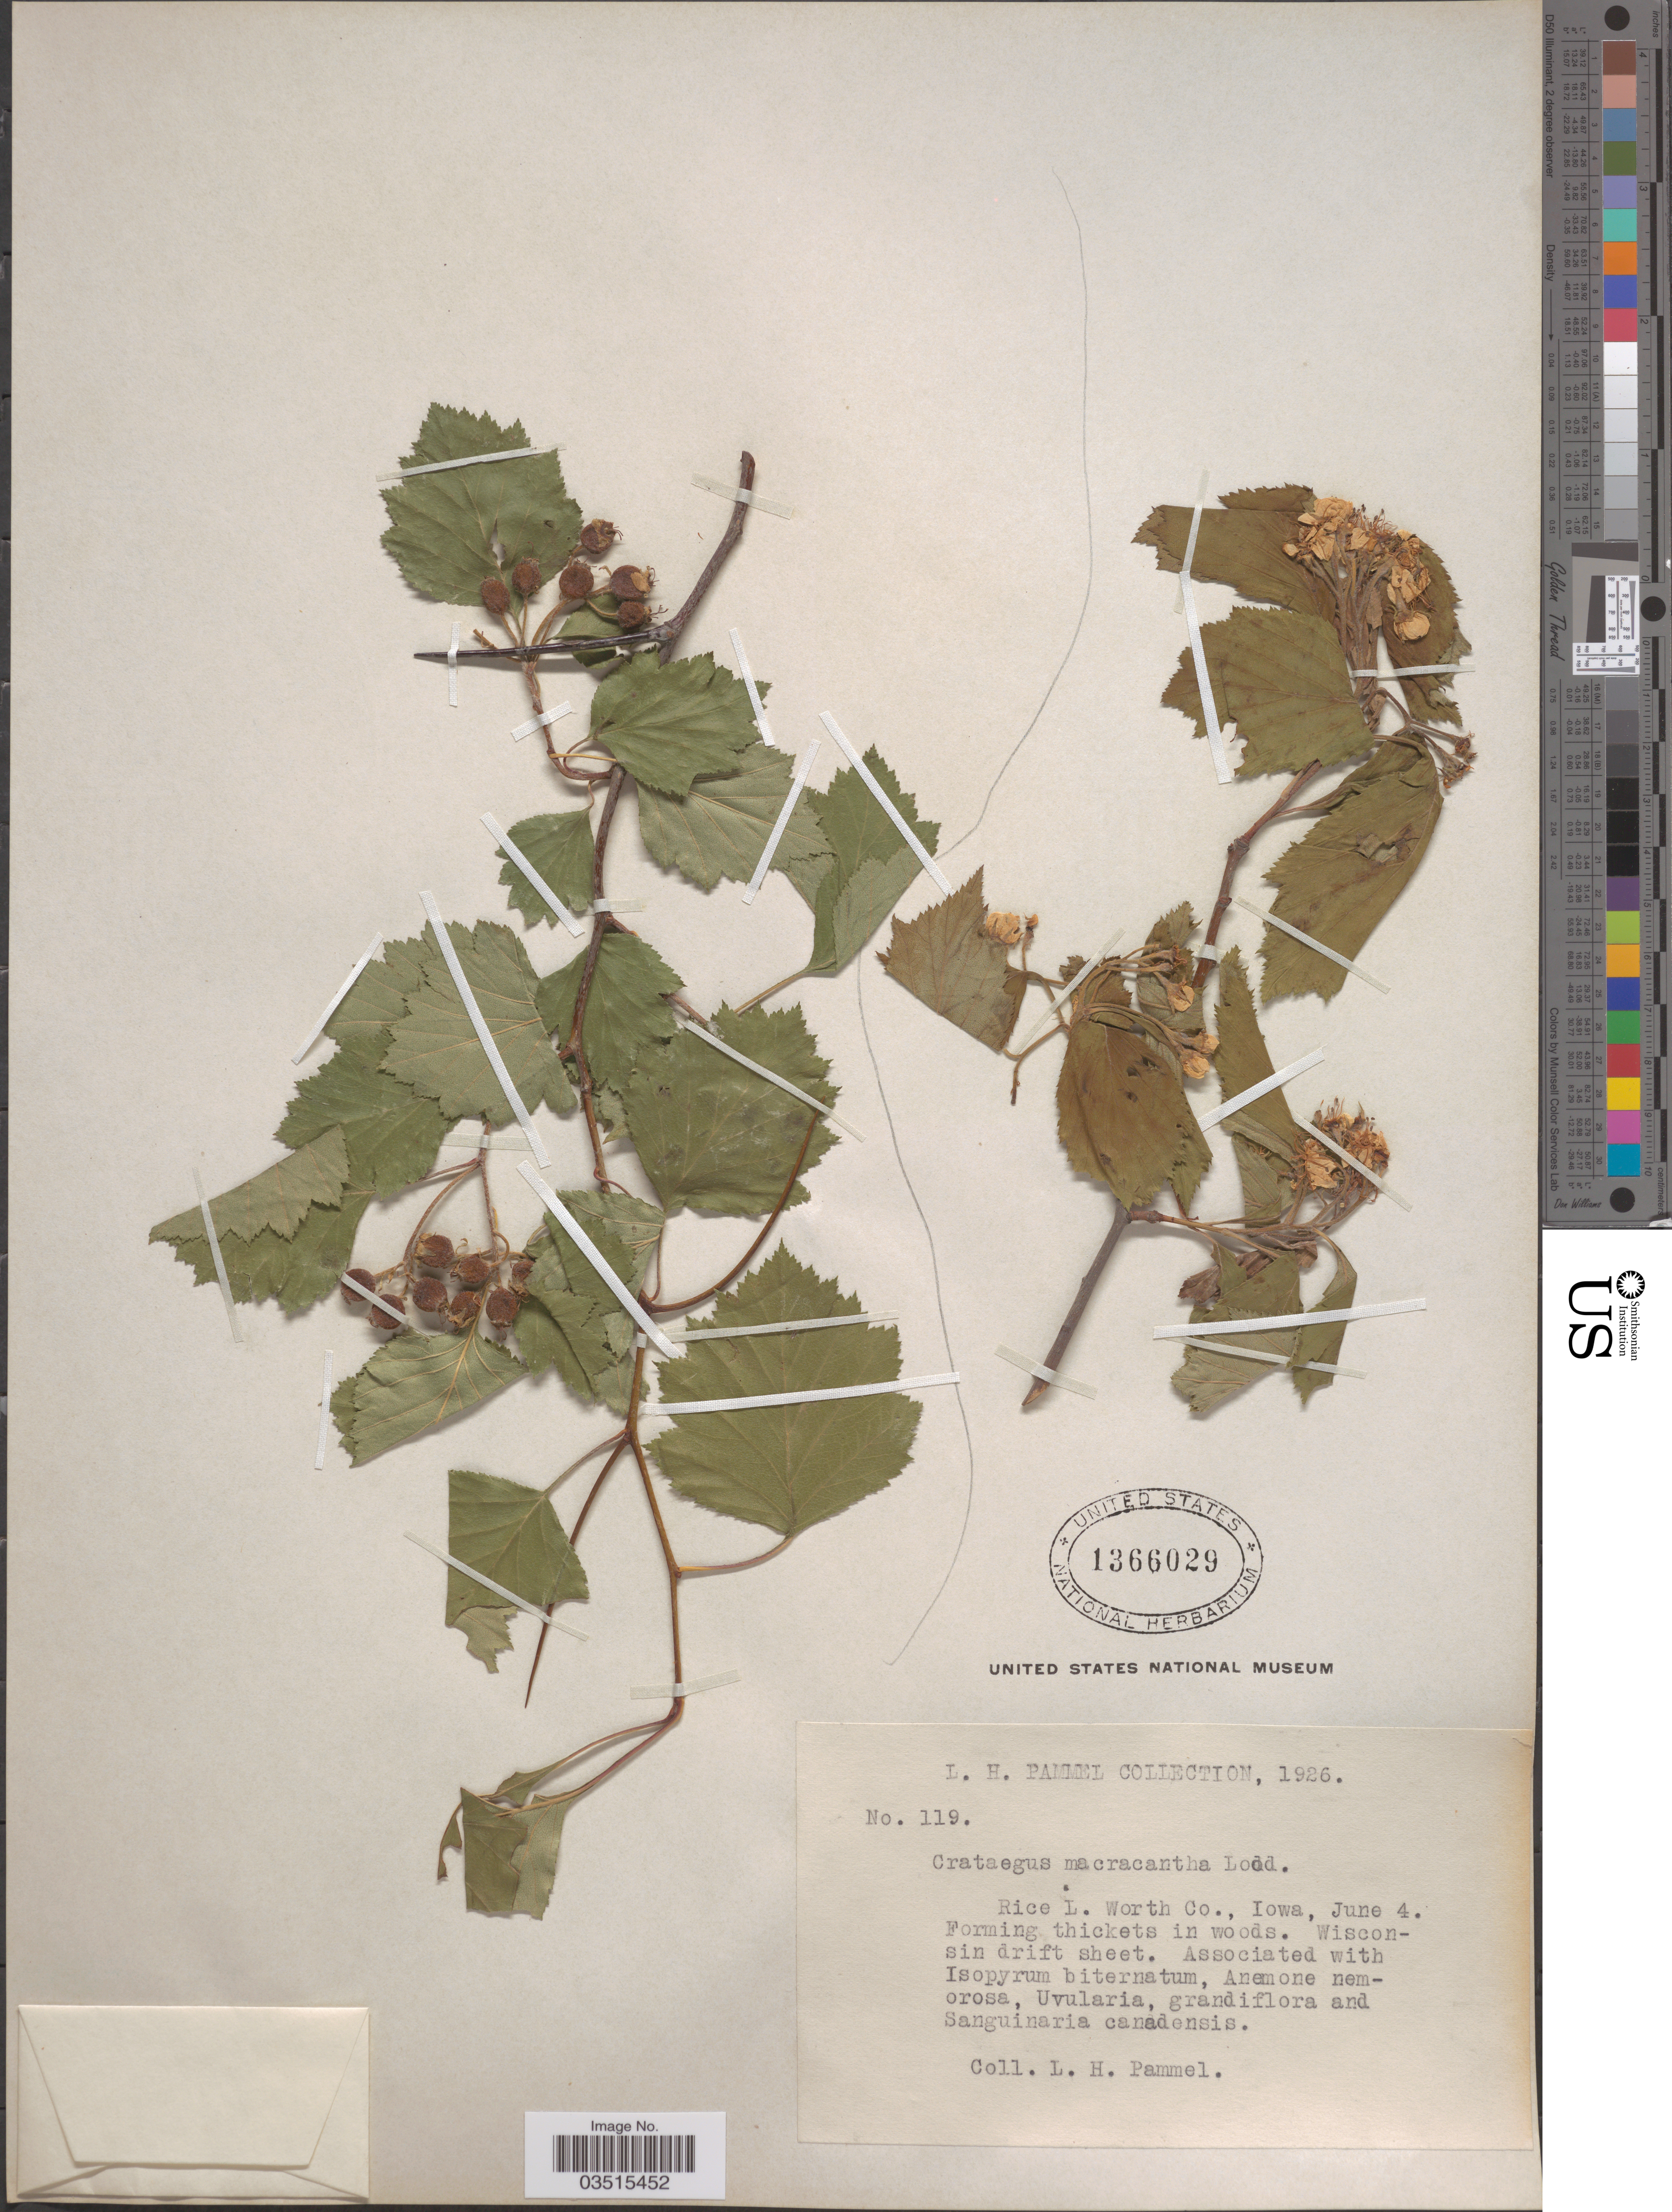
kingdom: Plantae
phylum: Tracheophyta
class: Magnoliopsida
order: Rosales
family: Rosaceae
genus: Crataegus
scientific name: Crataegus macracantha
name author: (Lindl.) Lodd. ex Loudon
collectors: L. Pammel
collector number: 119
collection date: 1926-06-04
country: United States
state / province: Iowa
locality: Rice L. Worth Co.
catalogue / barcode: US 1366029